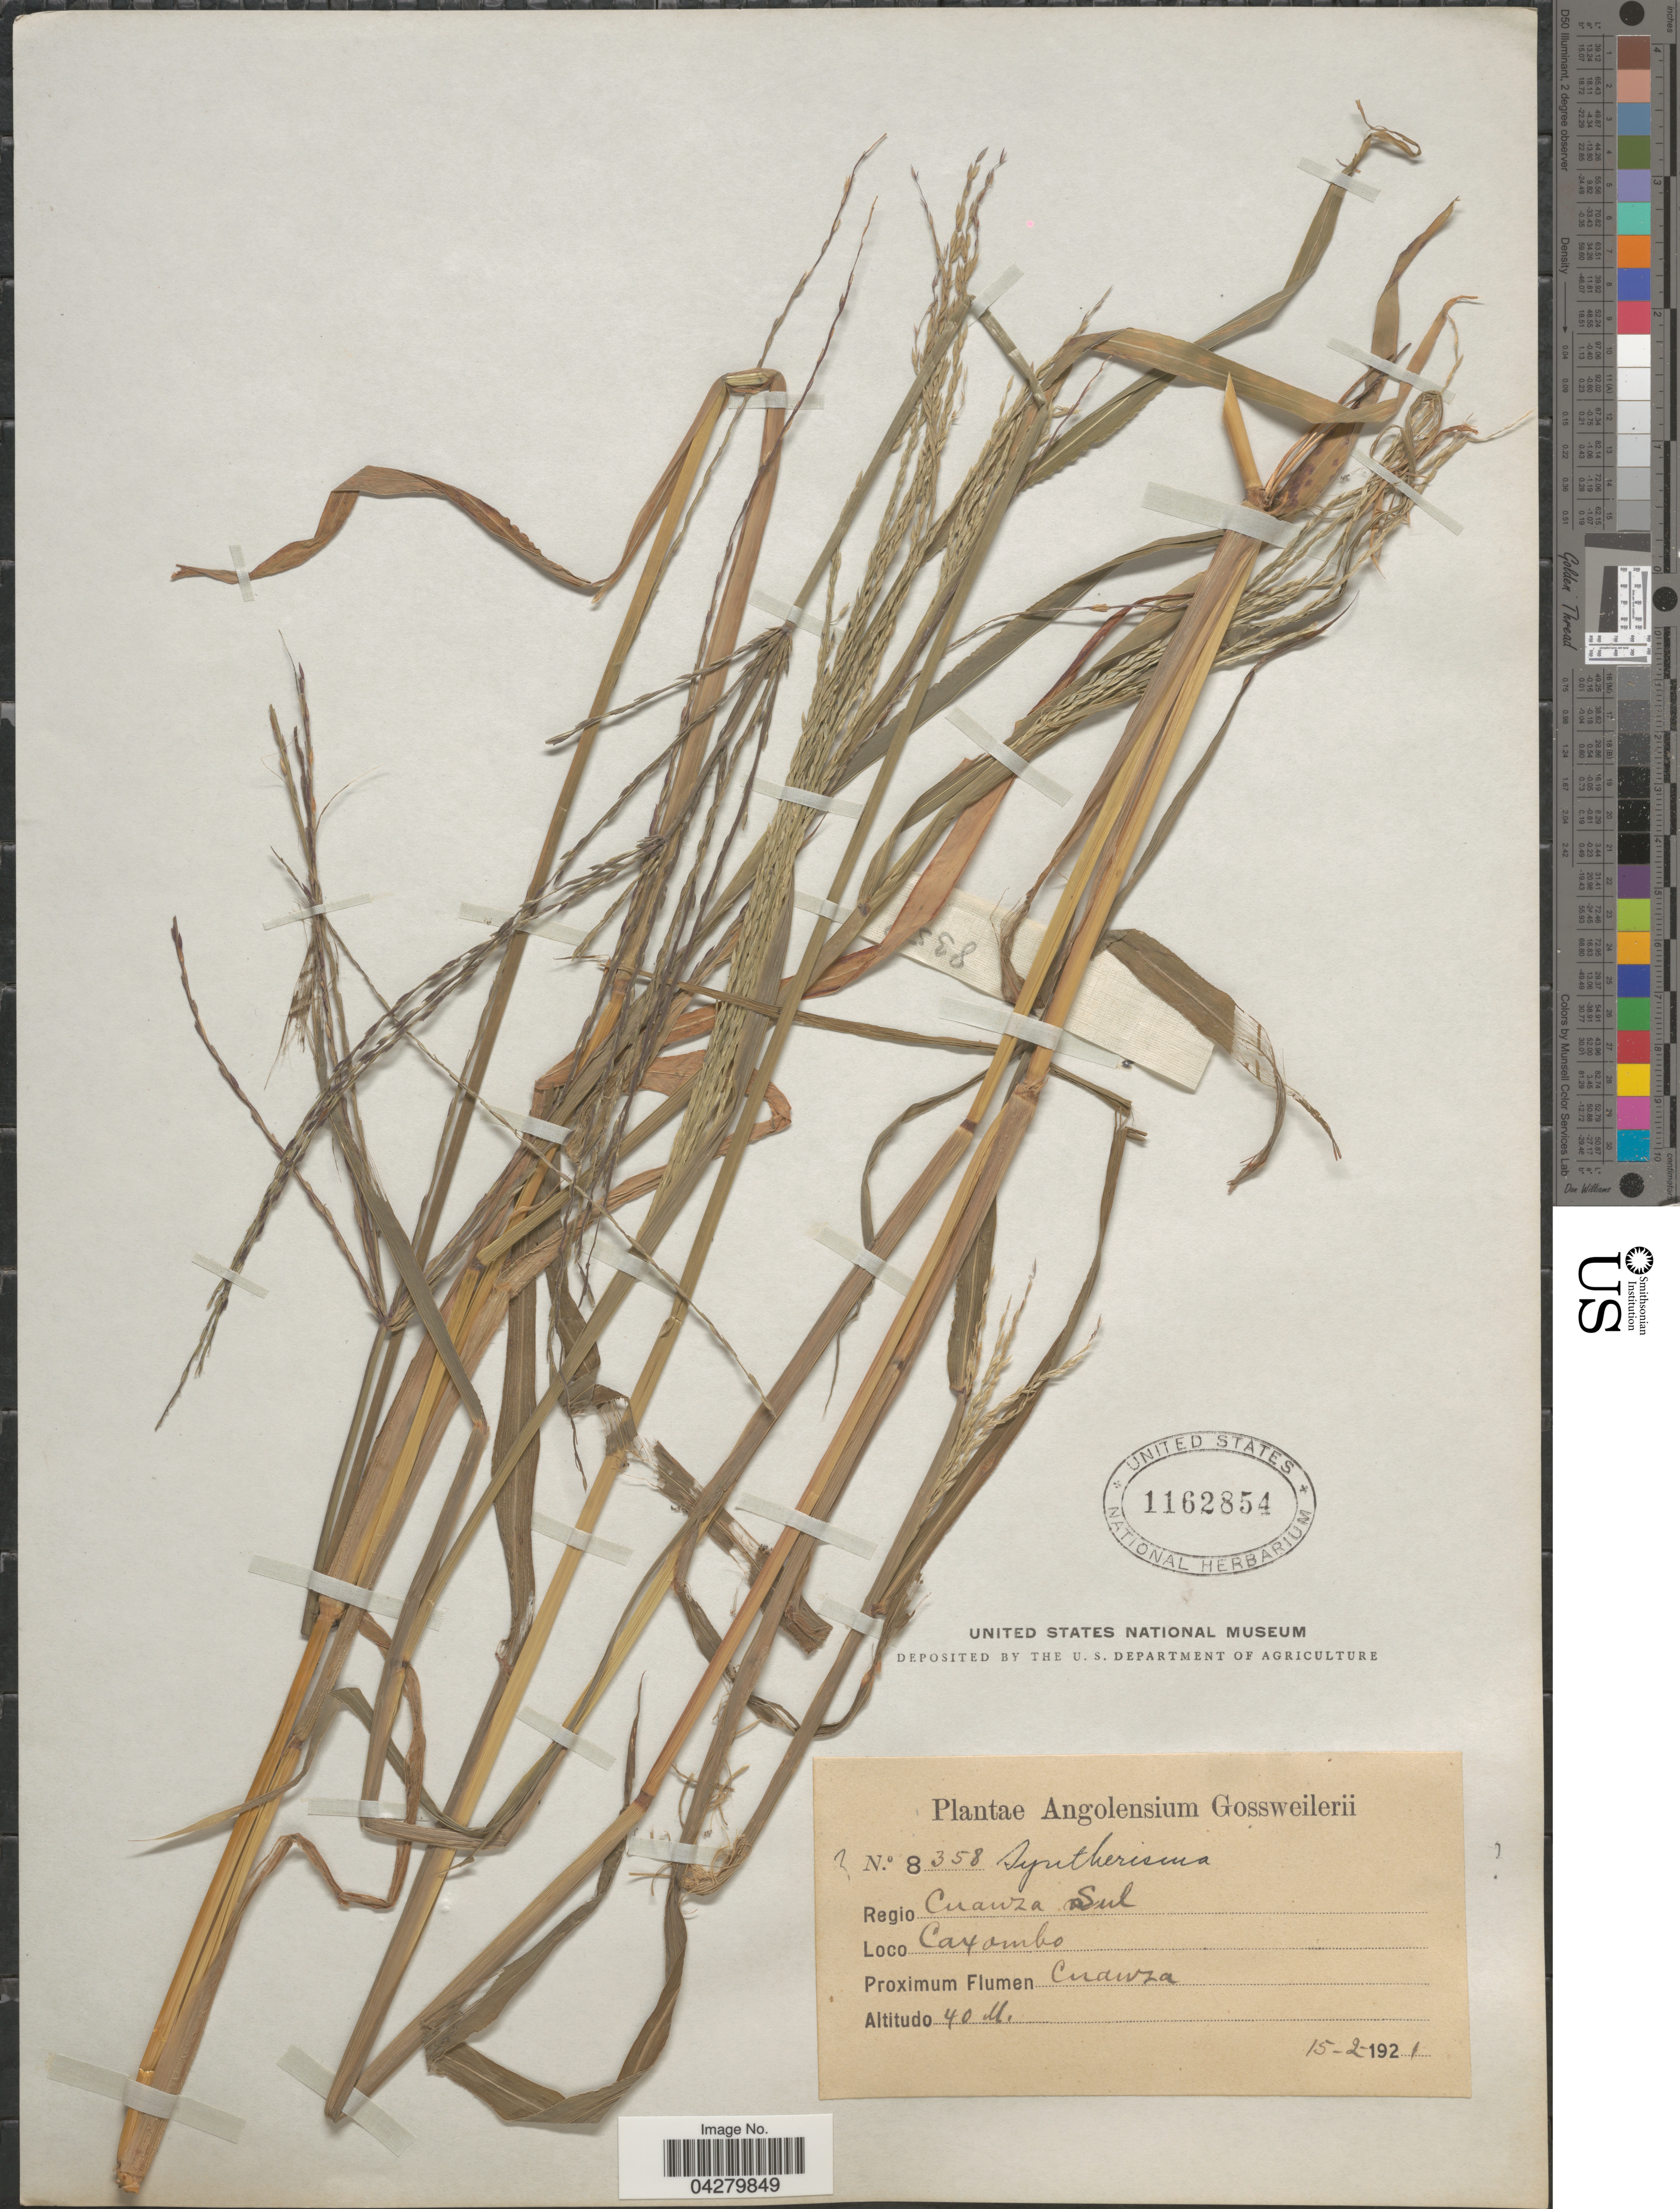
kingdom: Plantae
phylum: Tracheophyta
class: Liliopsida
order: Poales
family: Poaceae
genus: Digitaria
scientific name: Digitaria acuminatissima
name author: Stapf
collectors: -. Gossweiler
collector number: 8358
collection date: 1921-02-15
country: Angola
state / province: Cuanza Sul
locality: Regio Cuanza Sul. Caxombo. Proximum Flumen Cuanza.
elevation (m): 40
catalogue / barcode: US 1162854